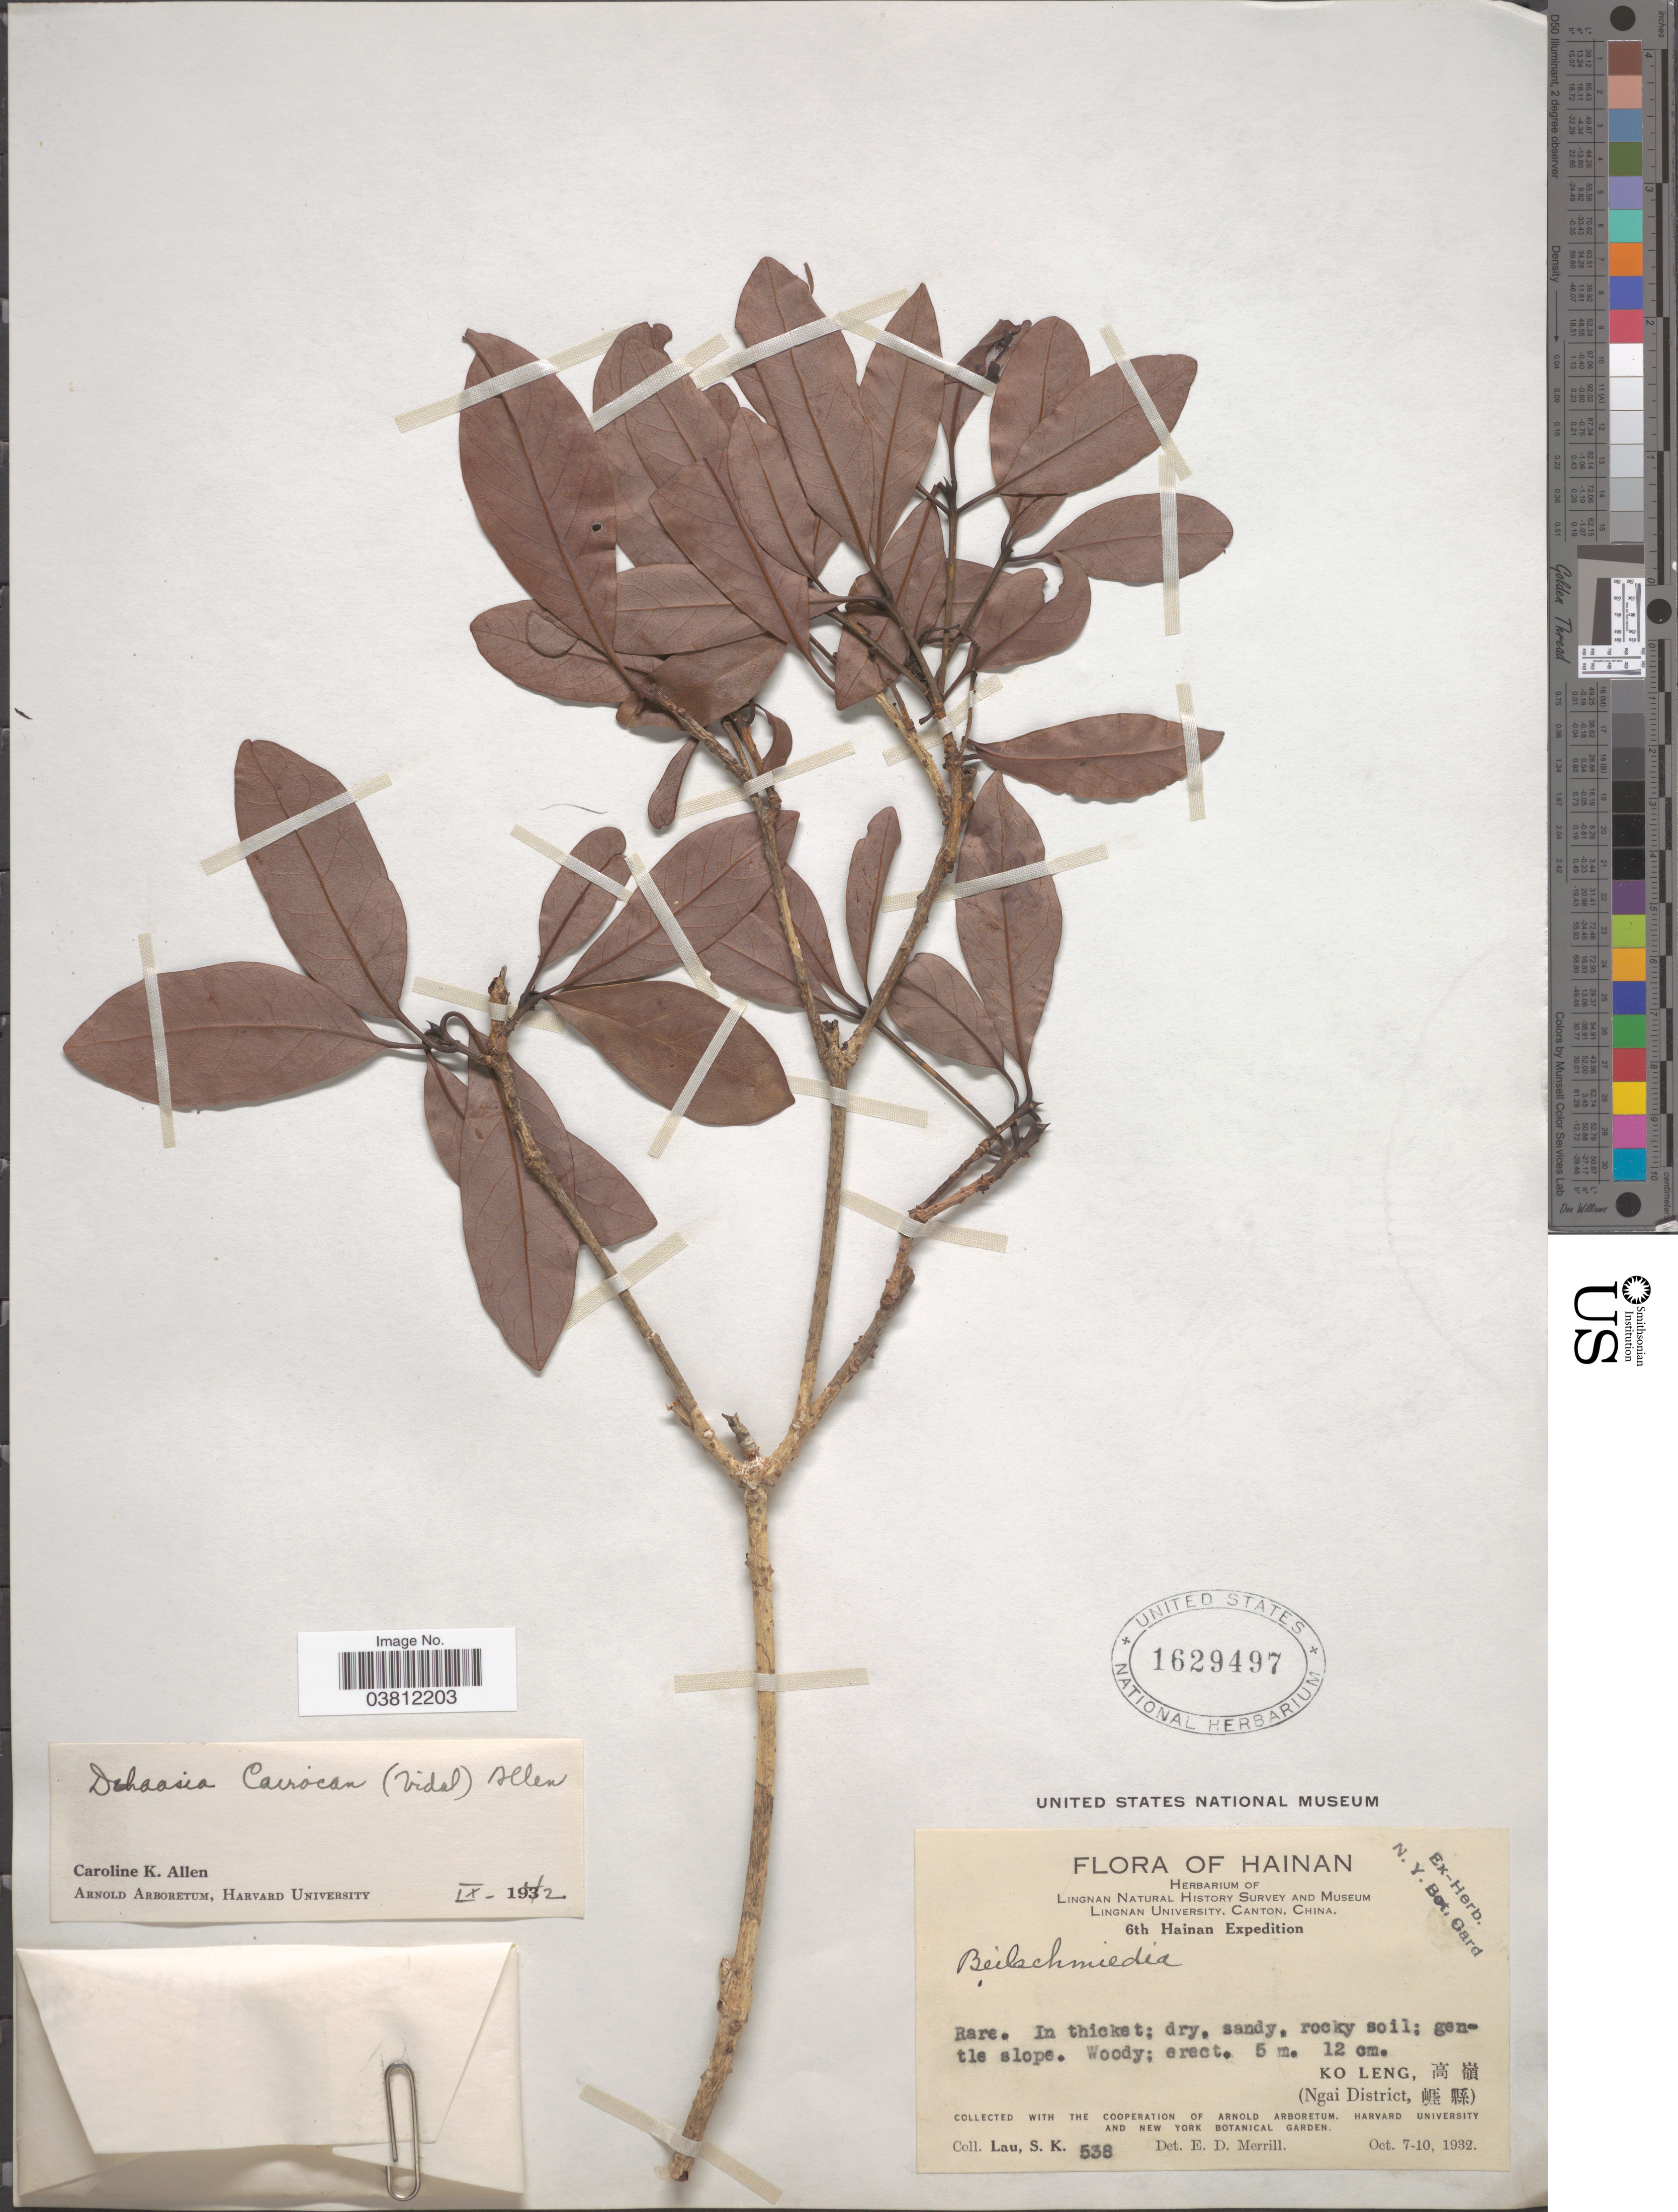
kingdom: Plantae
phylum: Tracheophyta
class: Magnoliopsida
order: Laurales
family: Lauraceae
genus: Dehaasia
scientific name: Dehaasia cairocan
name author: (S. Vidal) C.K. Allen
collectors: S. K. Lau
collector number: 538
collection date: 1932-10-07/1932-10-10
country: China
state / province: Hainan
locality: Ko Leng. (Ngai District).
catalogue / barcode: US 1629497